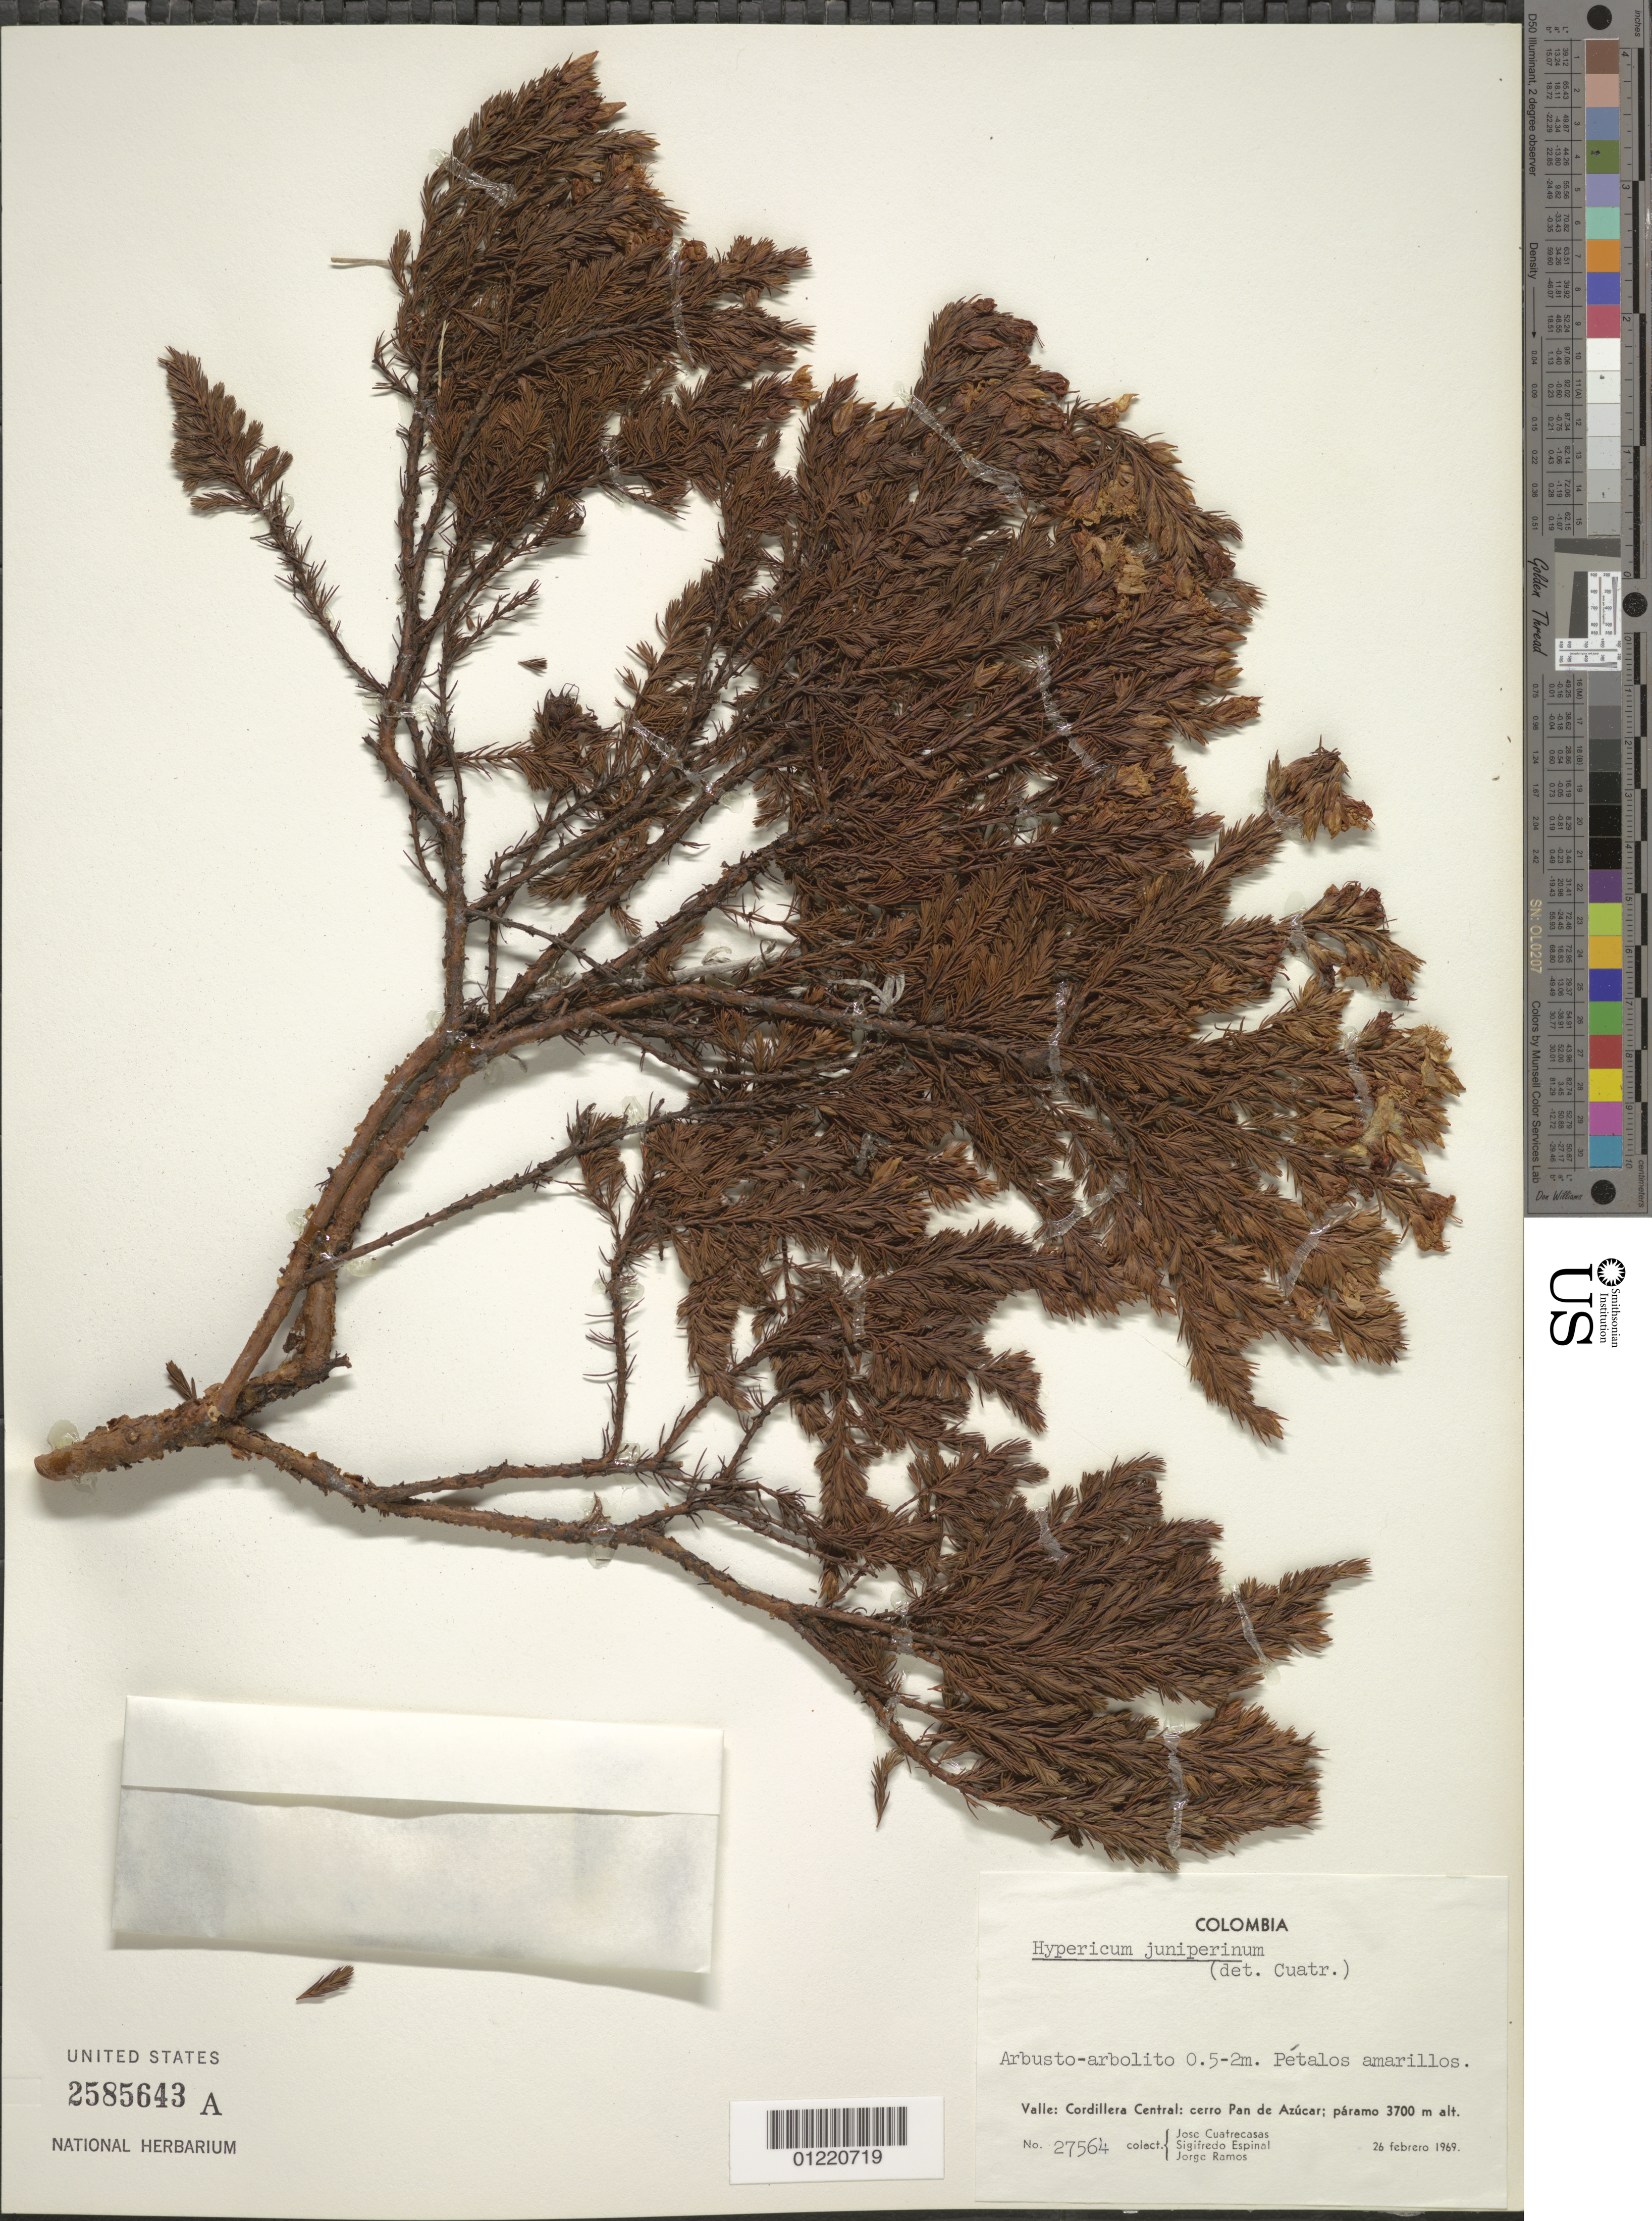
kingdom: Plantae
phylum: Tracheophyta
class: Magnoliopsida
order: Malpighiales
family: Hypericaceae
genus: Hypericum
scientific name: Hypericum laricifolium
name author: Juss.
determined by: Robson, Norman K. B.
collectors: J. Cuatrecasas, L. S. Espinal & J. E. Ramos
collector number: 27564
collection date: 1969-02-26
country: Colombia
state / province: Valle del Cauca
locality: Cordillera Central: cerro Pan de Azúcar.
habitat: Paramo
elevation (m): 3700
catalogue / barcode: US 2585643A